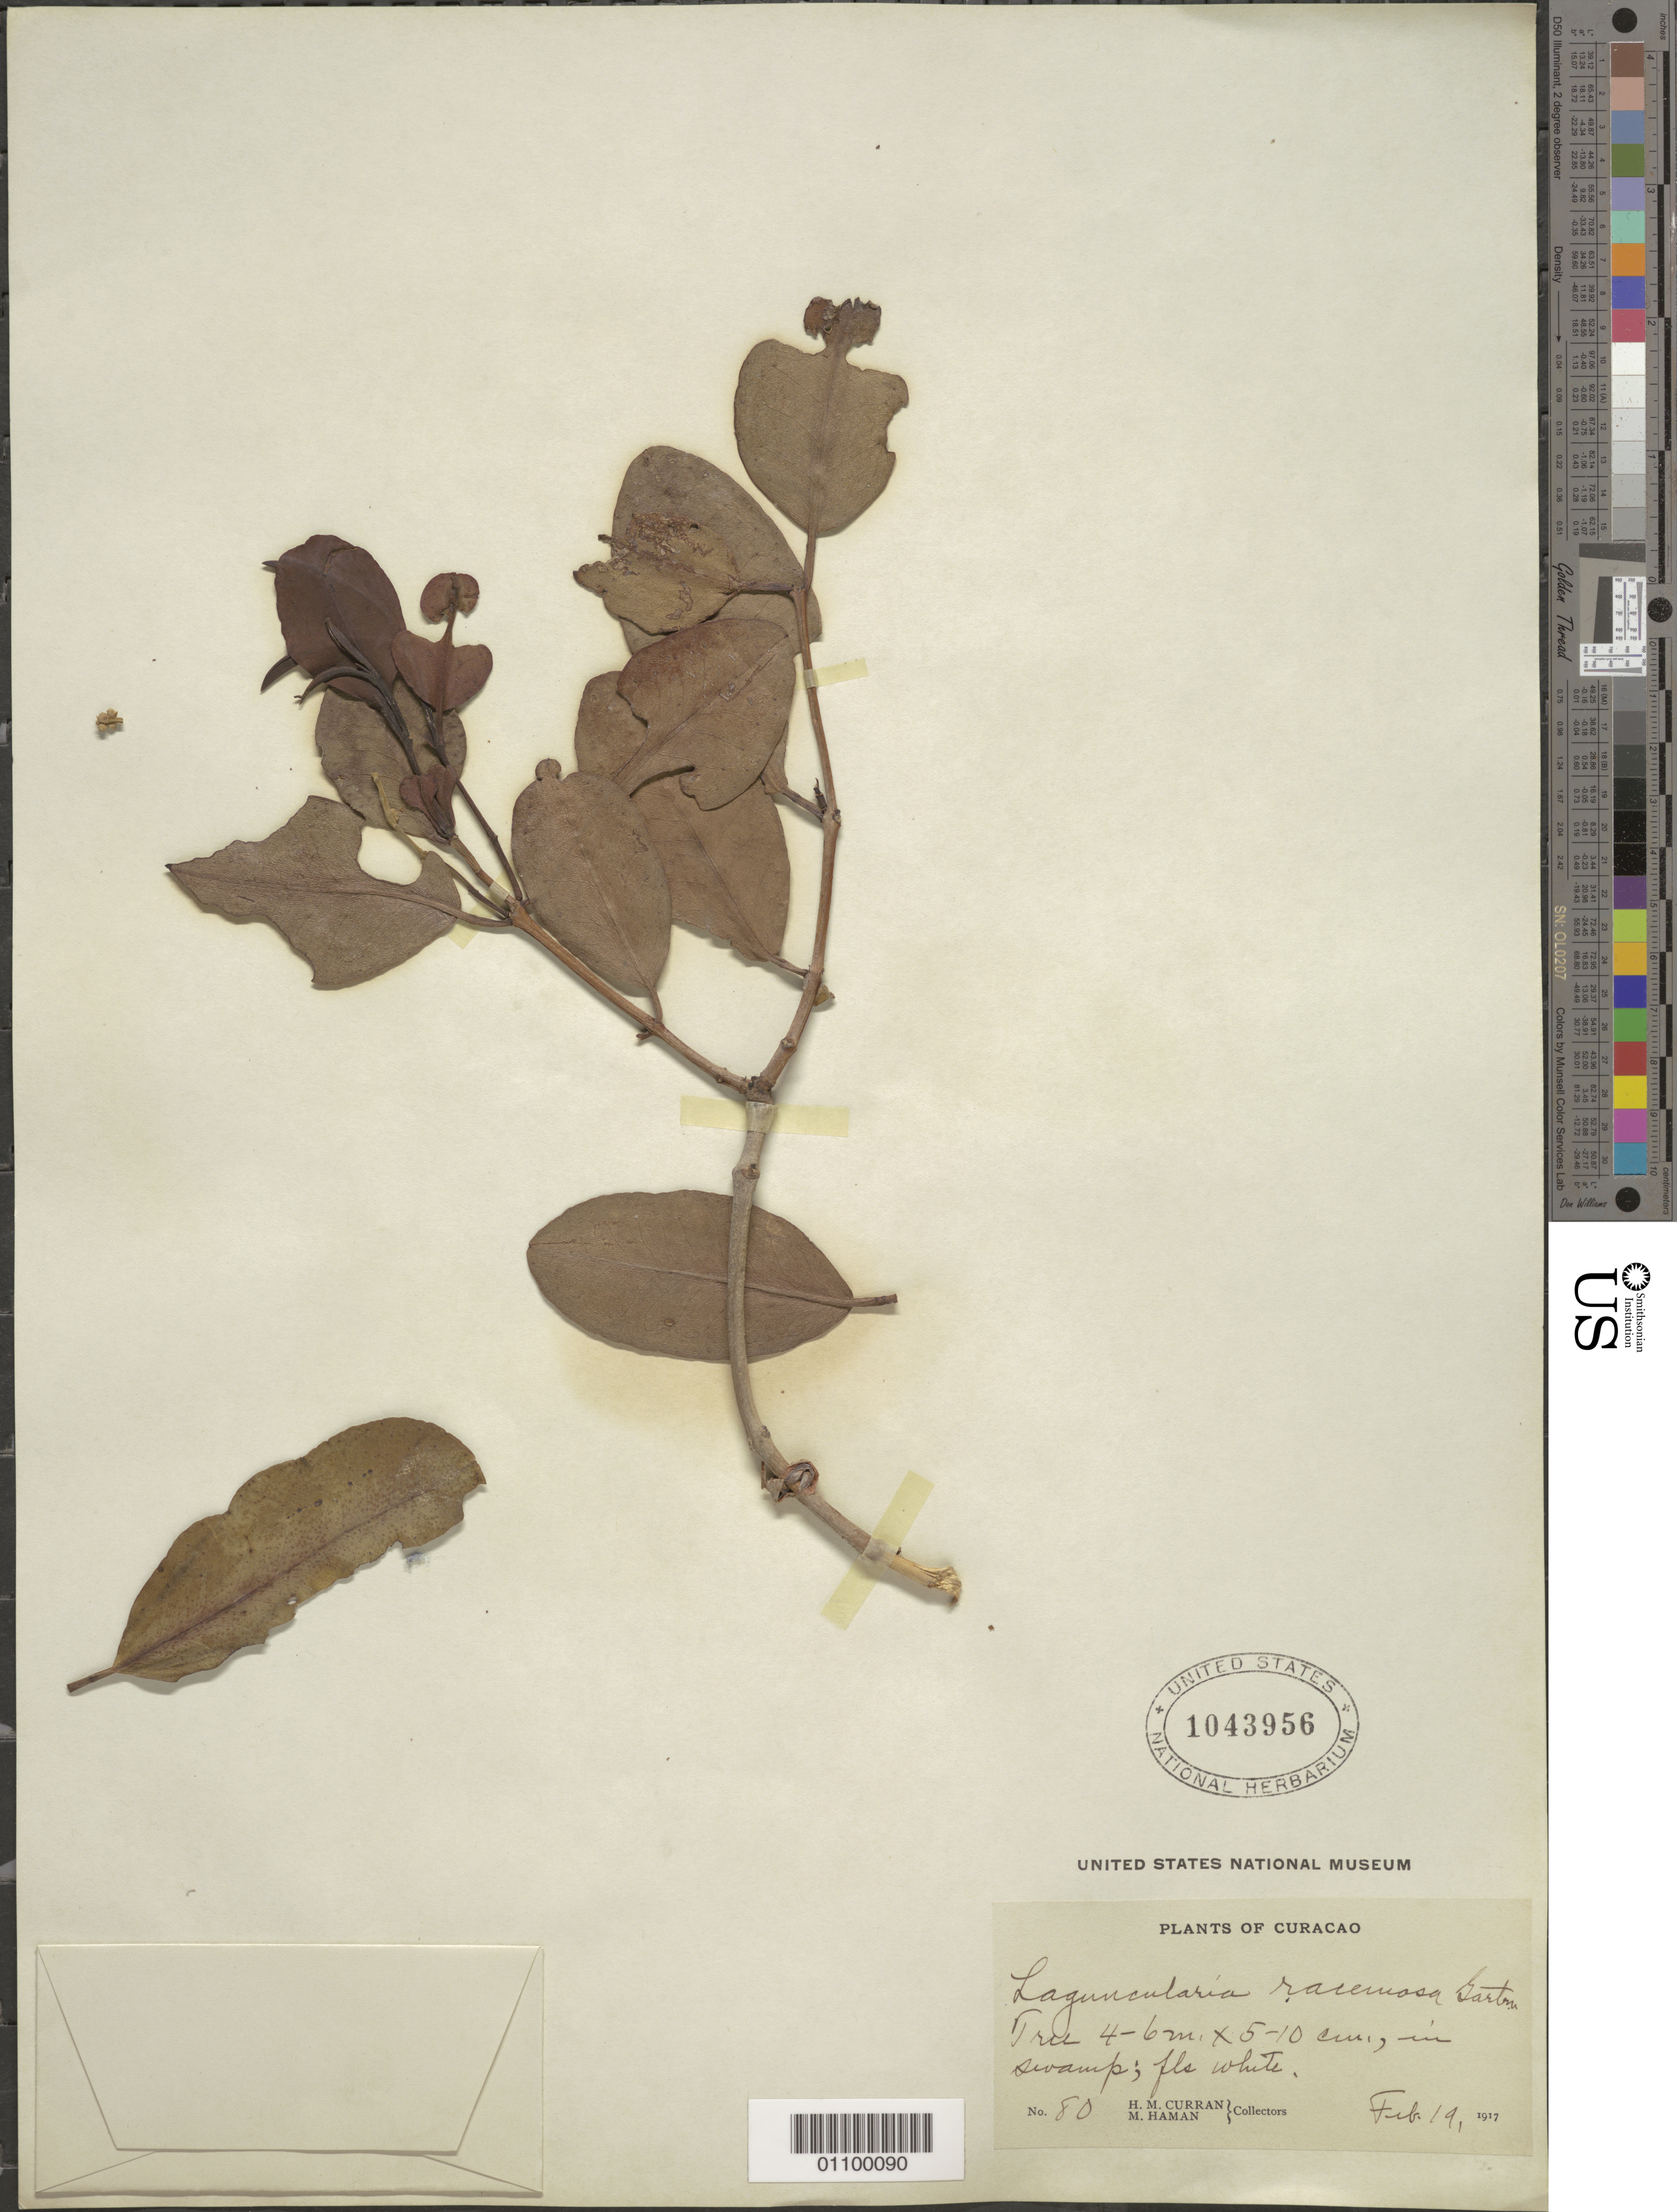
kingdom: Plantae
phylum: Tracheophyta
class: Magnoliopsida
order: Myrtales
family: Combretaceae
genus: Laguncularia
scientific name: Laguncularia racemosa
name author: (L.) C.F. Gaertn.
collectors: H. M. Curran & M. Haman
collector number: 80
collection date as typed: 19 Feb 1917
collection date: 1917-02-19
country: Curaçao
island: Curaçao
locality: In Swamp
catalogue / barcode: US 1043956